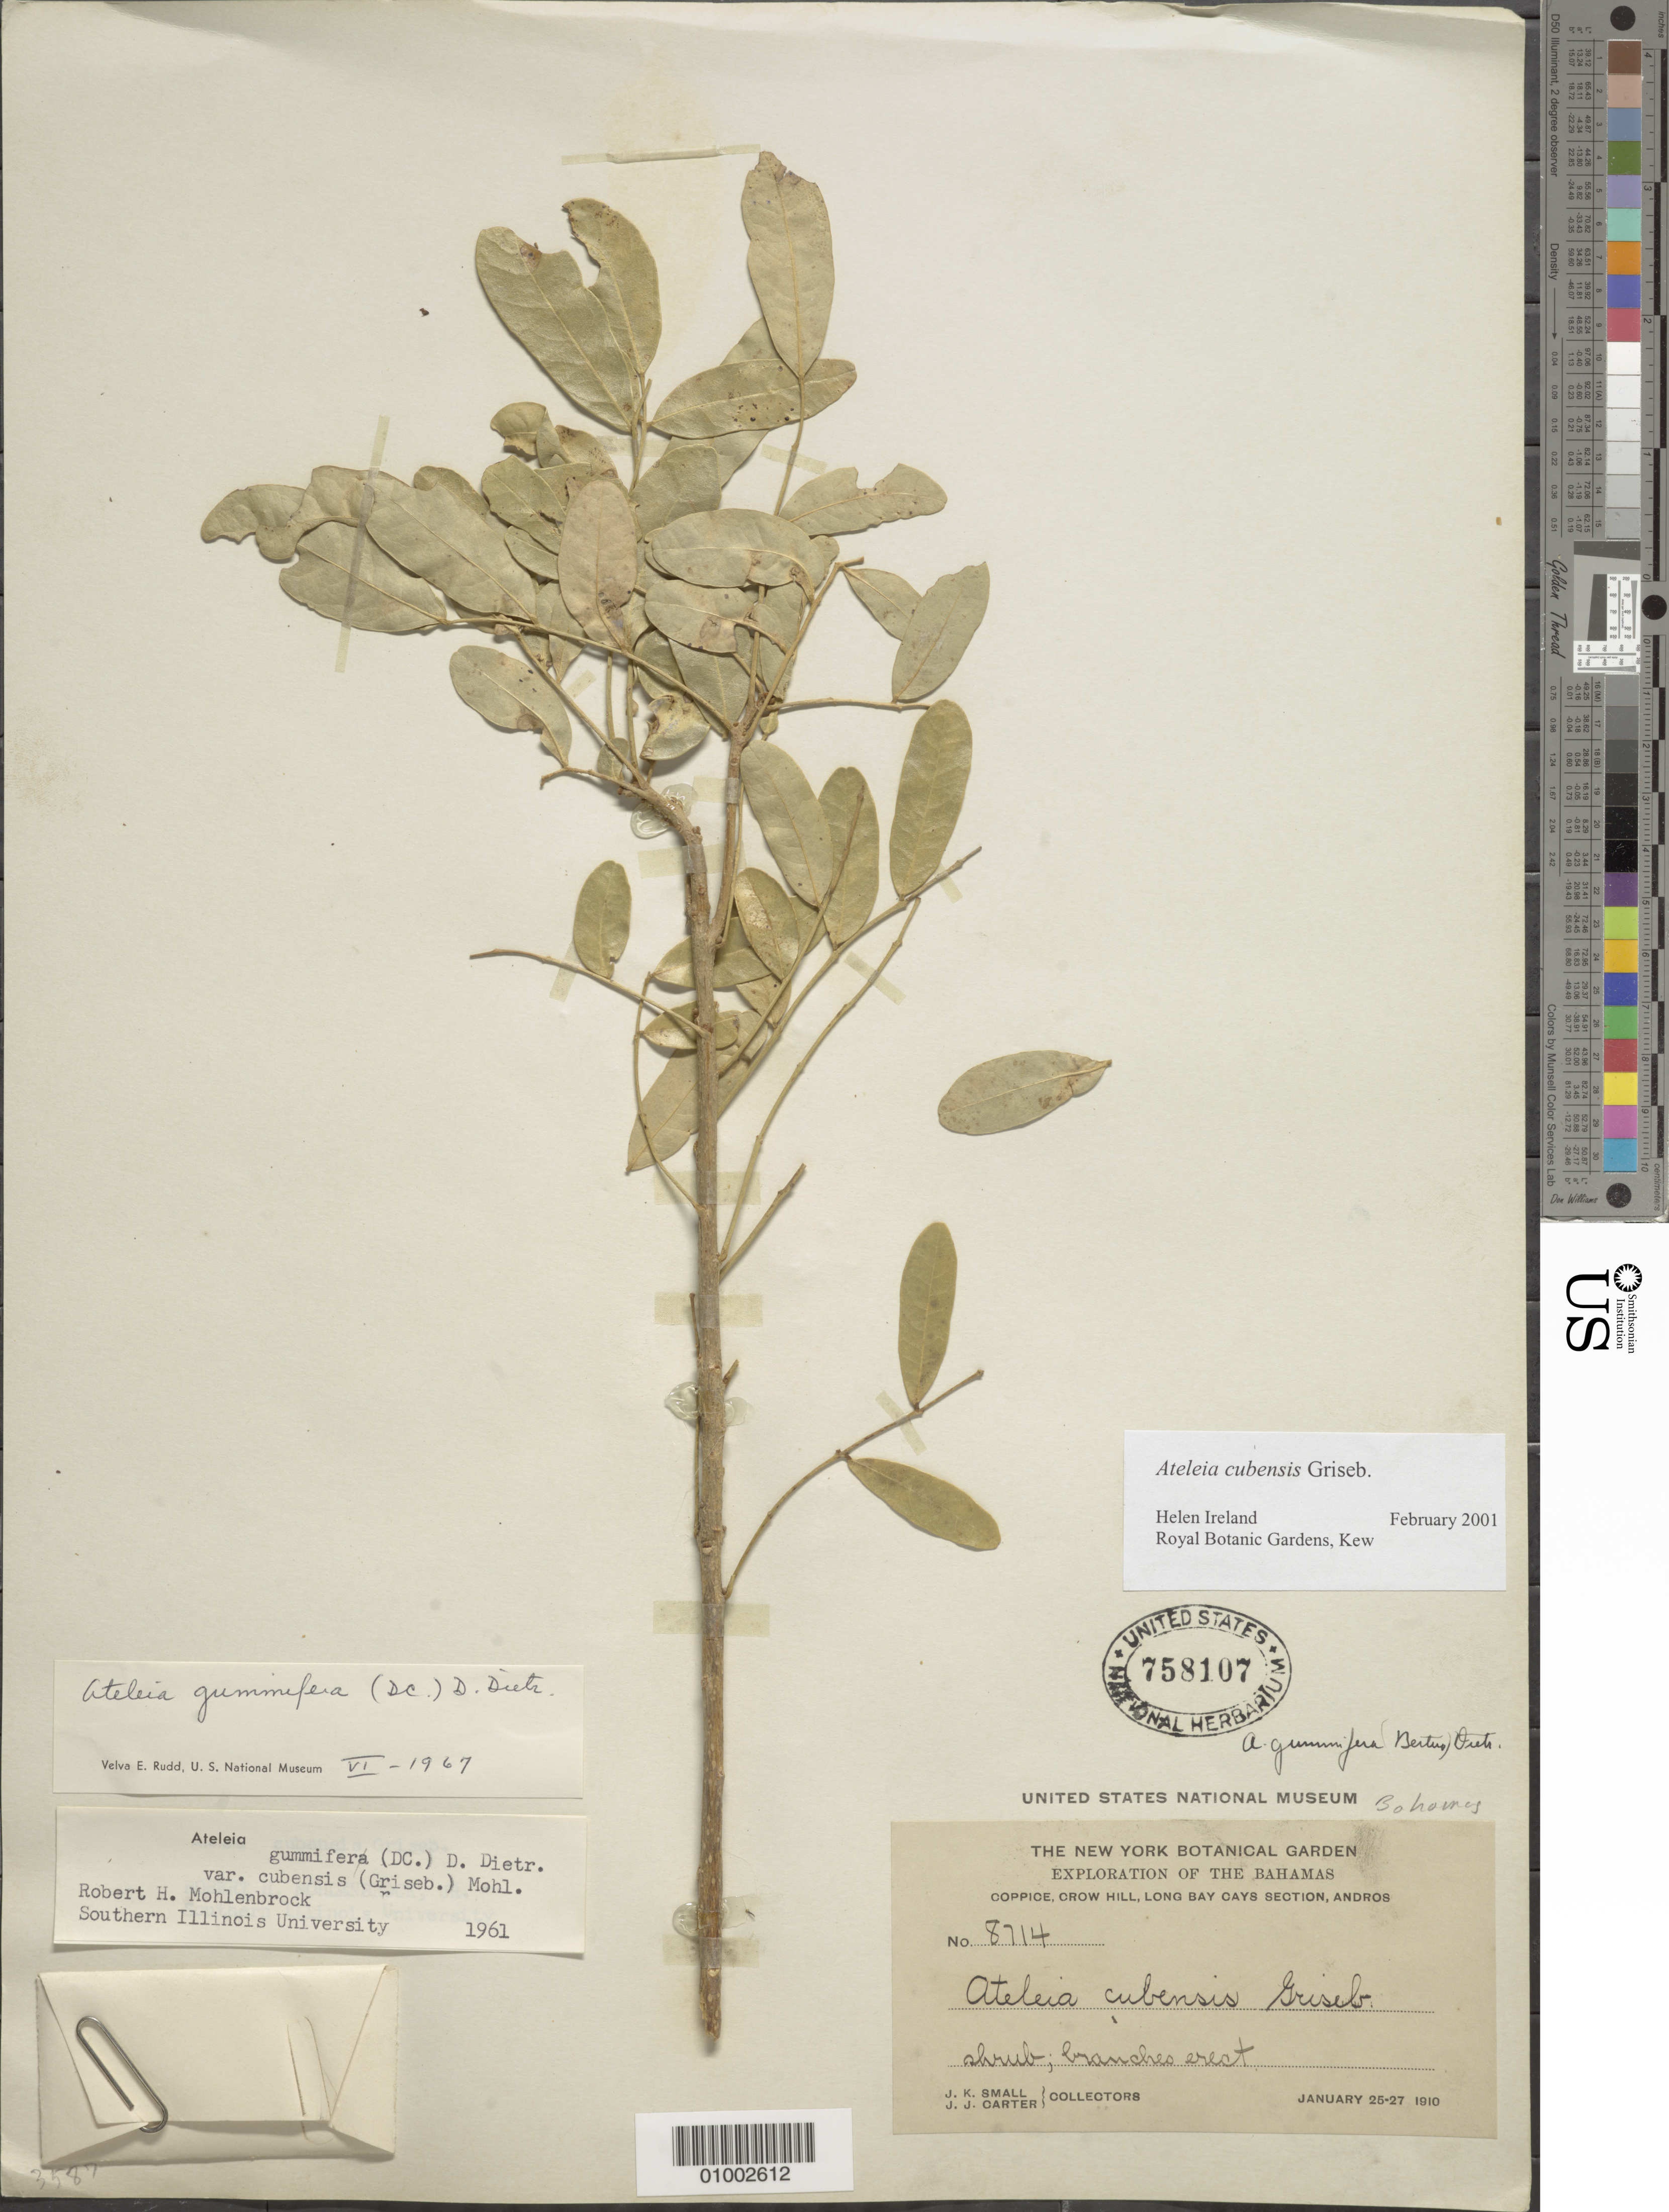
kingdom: Plantae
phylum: Tracheophyta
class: Magnoliopsida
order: Fabales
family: Fabaceae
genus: Ateleia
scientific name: Ateleia gummifera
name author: (Bertero ex DC.) D. Dietr.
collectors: J. K. Small & J. J. Carter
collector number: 8714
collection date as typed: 25 Jan 1910 to 27 Jan 1910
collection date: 1910-01-25/1910-01-27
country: Bahamas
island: Andros I.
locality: Coppice, Crow Hill, Long Bay Cays section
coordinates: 0 N, 0 E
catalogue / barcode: US 758107